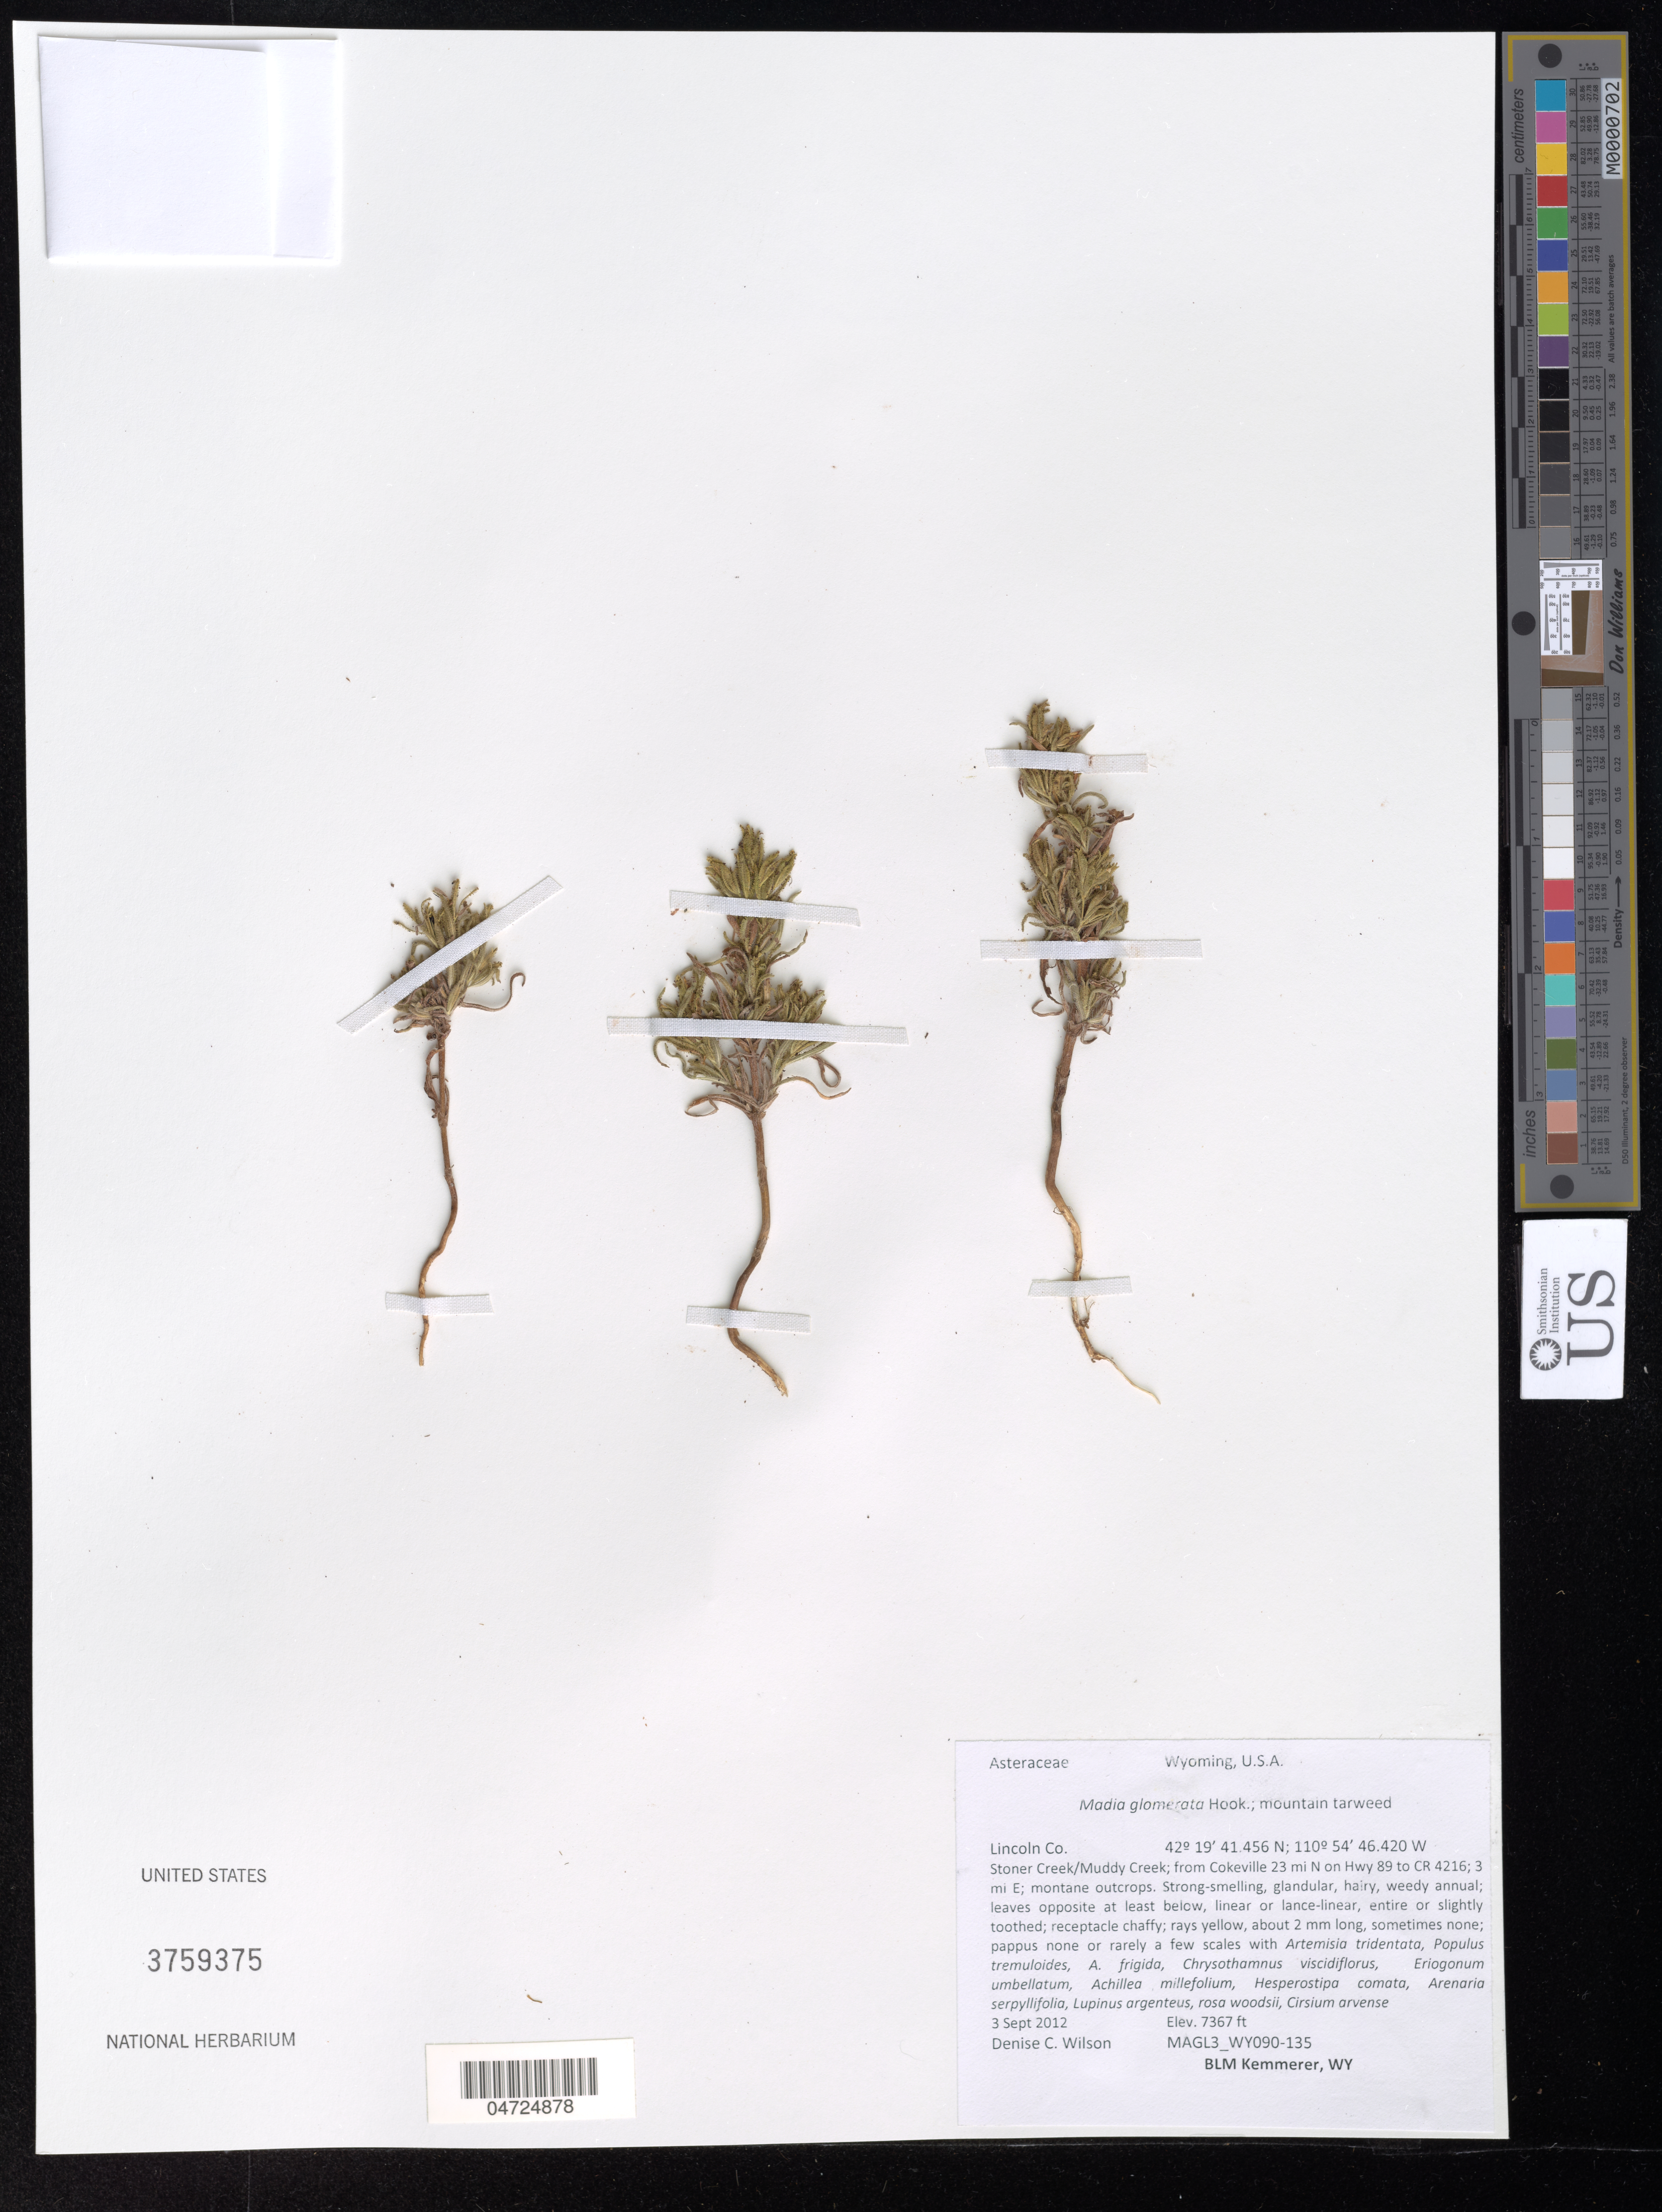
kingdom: Plantae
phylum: Tracheophyta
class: Magnoliopsida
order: Asterales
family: Asteraceae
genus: Madia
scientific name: Madia glomerata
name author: Hook.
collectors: D. Wilson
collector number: MAGL3_WY090-135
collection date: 2012-09-03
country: United States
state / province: Wyoming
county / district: Lincoln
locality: Lincoln Co. Stoner Creek/Muddy Creek; from Cokeville 23 mi N on Hwy 89 to Cr 4216; 3 mi E.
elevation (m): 2245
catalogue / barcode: US 3759375